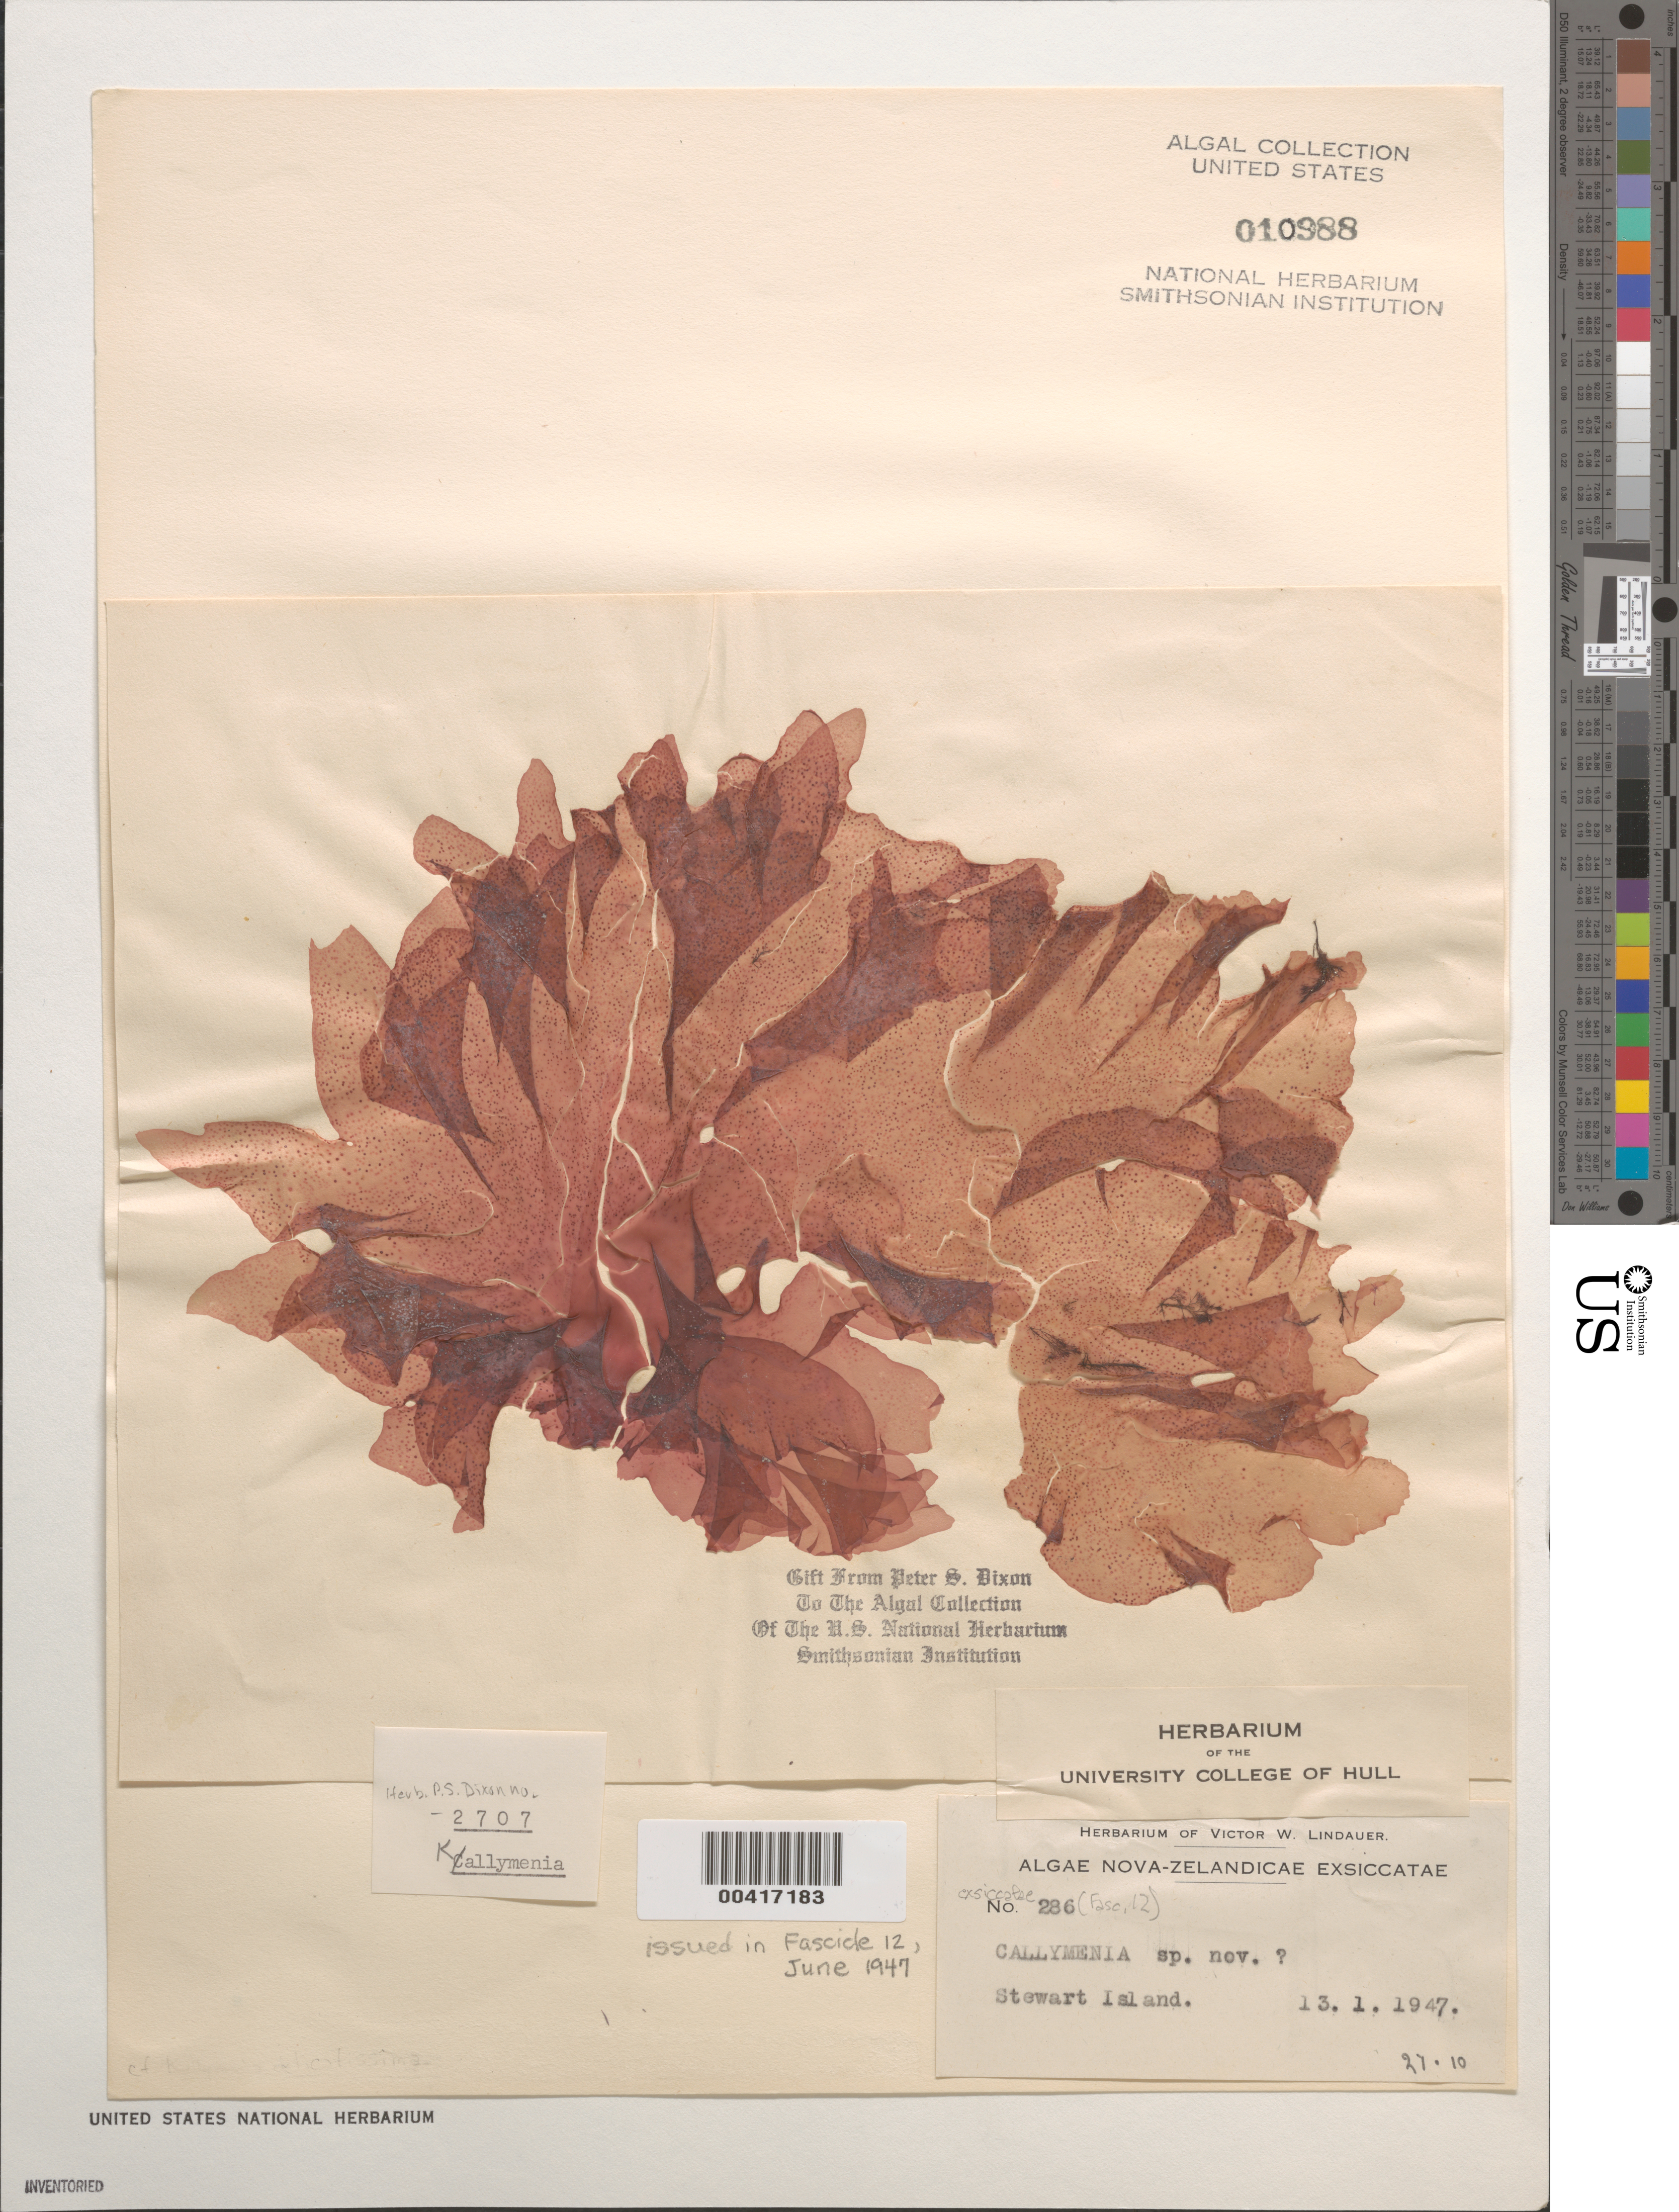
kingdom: Plantae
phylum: Rhodophyta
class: Florideophyceae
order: Gigartinales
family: Kallymeniaceae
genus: Kallymenia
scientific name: Kallymenia sp.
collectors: V. Lindauer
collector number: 286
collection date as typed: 13 Jan 1947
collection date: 1947-01-13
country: New Zealand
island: Stewart Island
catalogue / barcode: US 10988